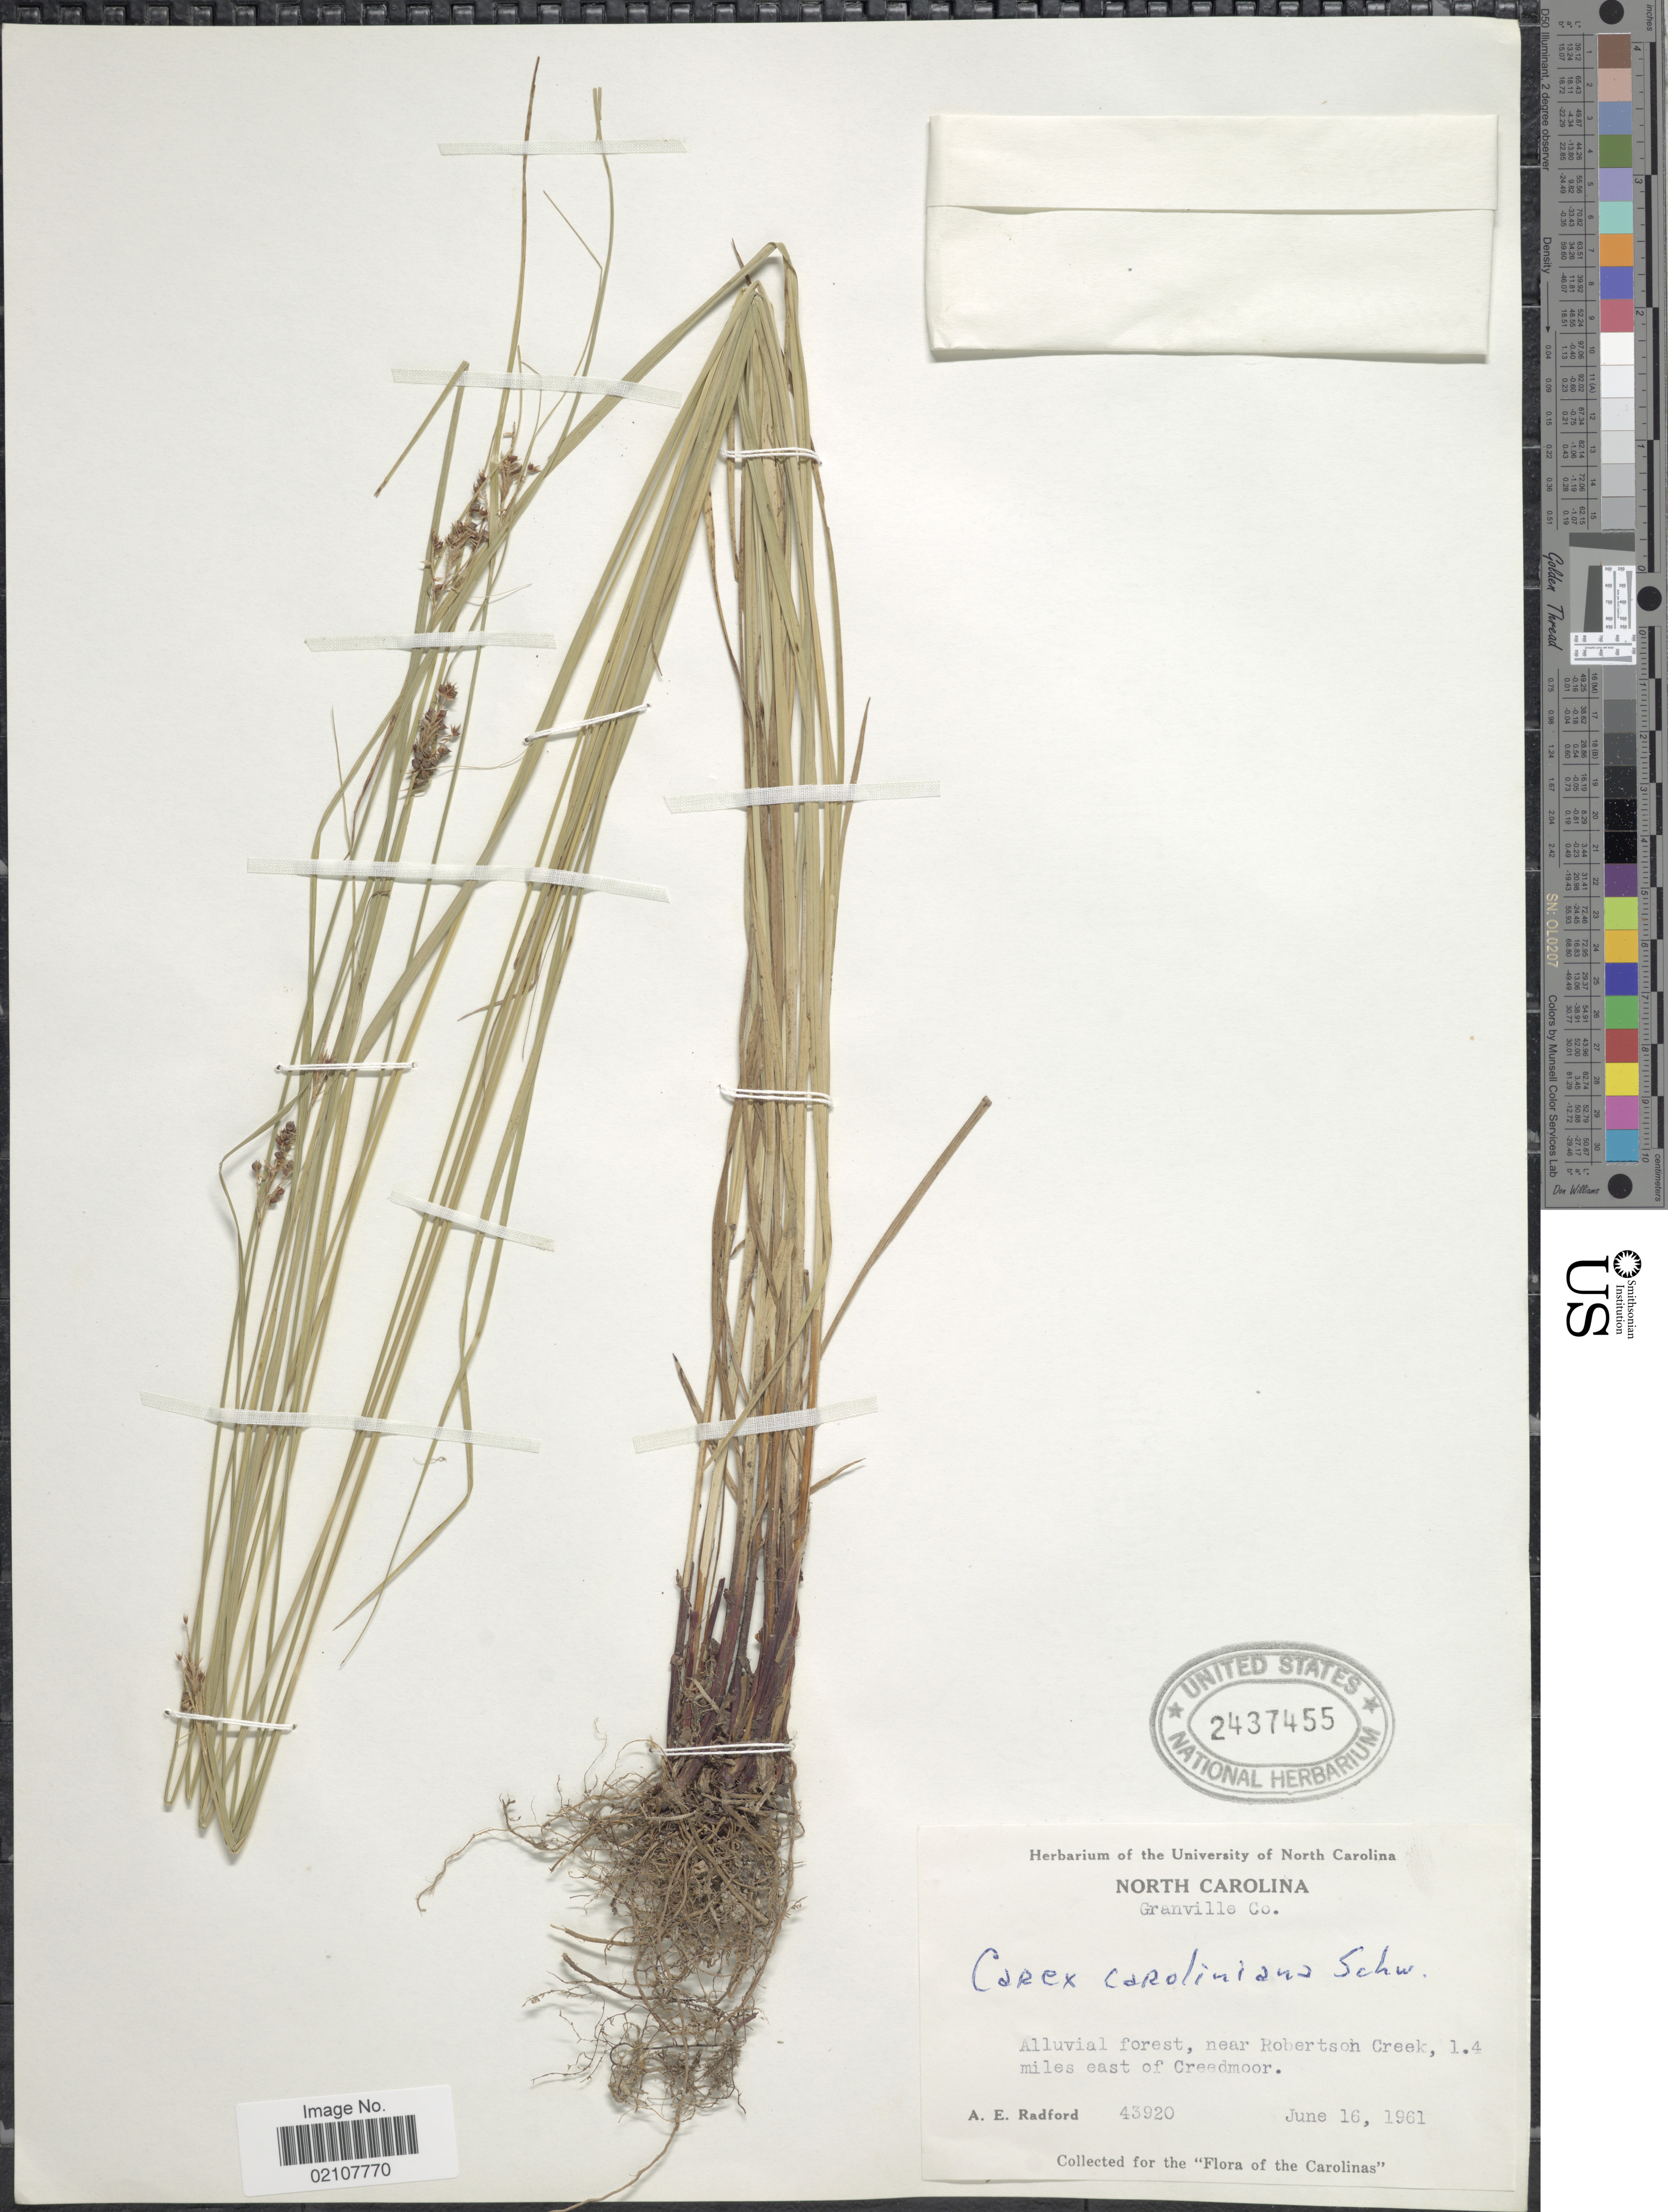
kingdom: Plantae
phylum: Tracheophyta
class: Liliopsida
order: Poales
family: Cyperaceae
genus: Carex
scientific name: Carex caroliniana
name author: Schwein.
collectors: A. E. Radford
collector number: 43920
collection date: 1961-06-16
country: United States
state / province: North Carolina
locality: Alluvial forest, near Robertsch Creek, 1.4 miles east of Creedmoor.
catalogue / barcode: US 2437455